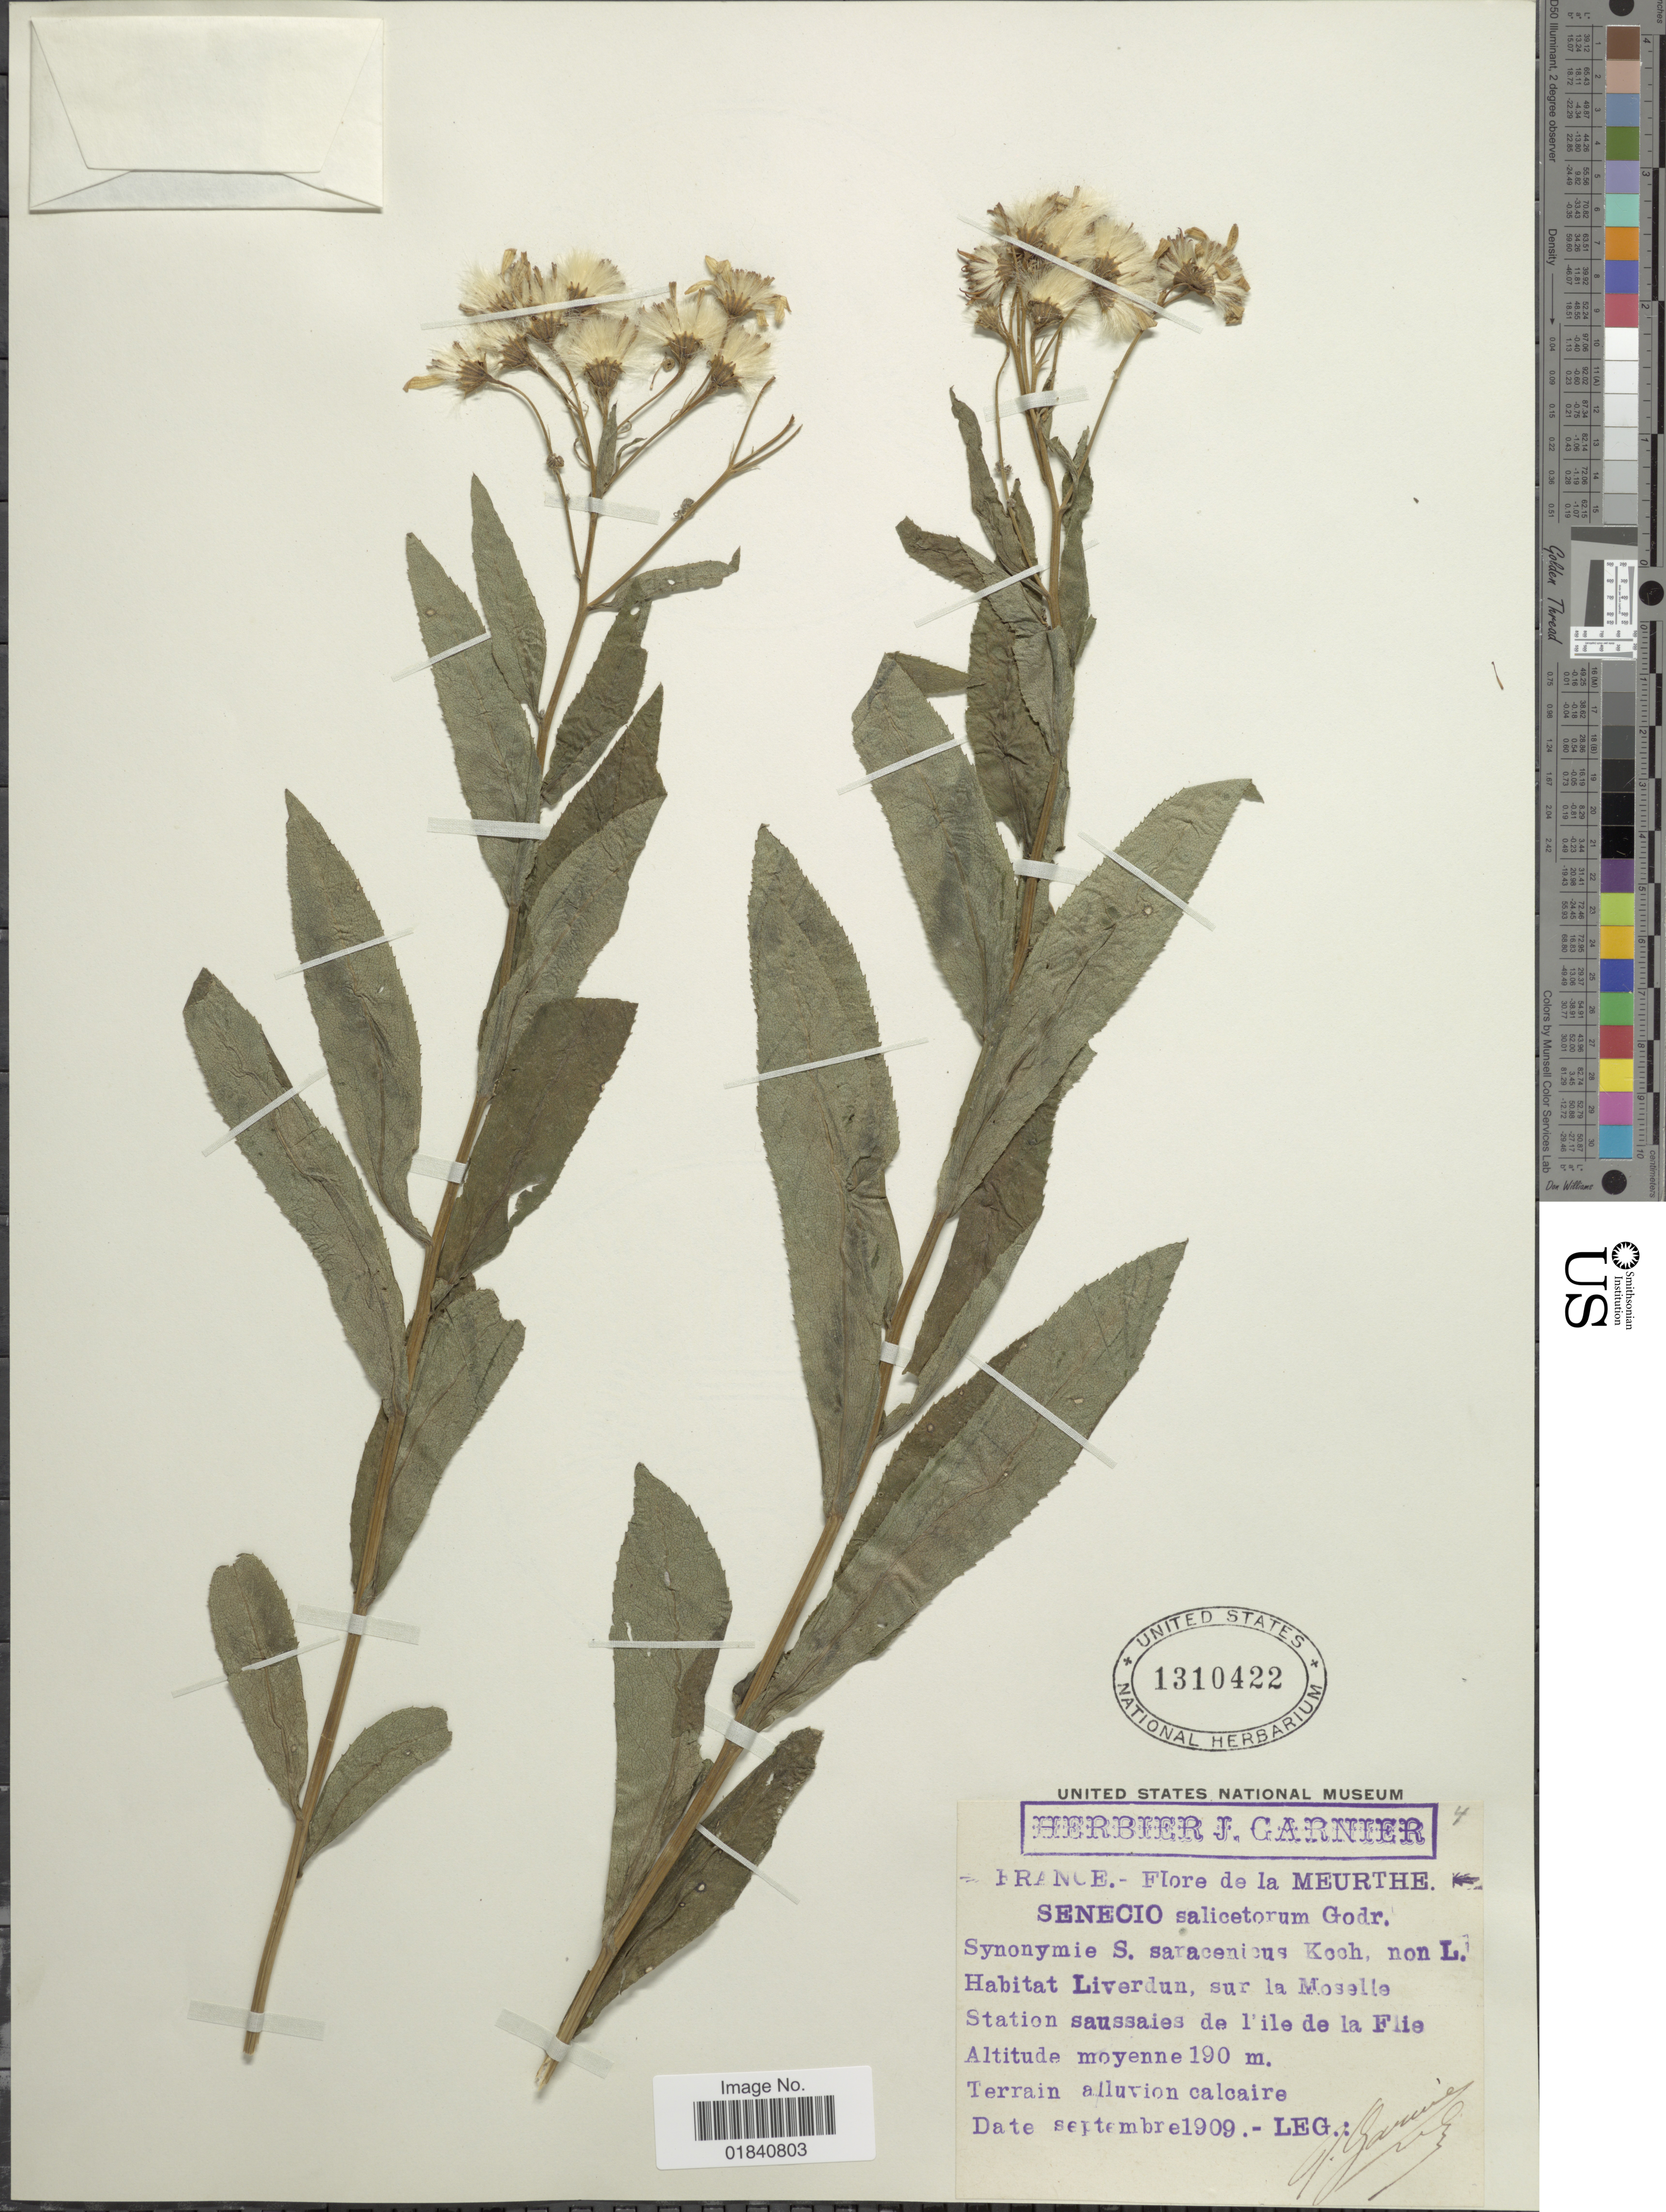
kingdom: Plantae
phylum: Tracheophyta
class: Magnoliopsida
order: Asterales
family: Asteraceae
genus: Senecio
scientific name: Senecio salicetorum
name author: Godr.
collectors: J. Garnier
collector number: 4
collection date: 1909-09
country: France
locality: Meurthe. Liverdun, sur la Moselle Station saussaies de l'ile de la Flie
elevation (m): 190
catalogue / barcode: US 1310422